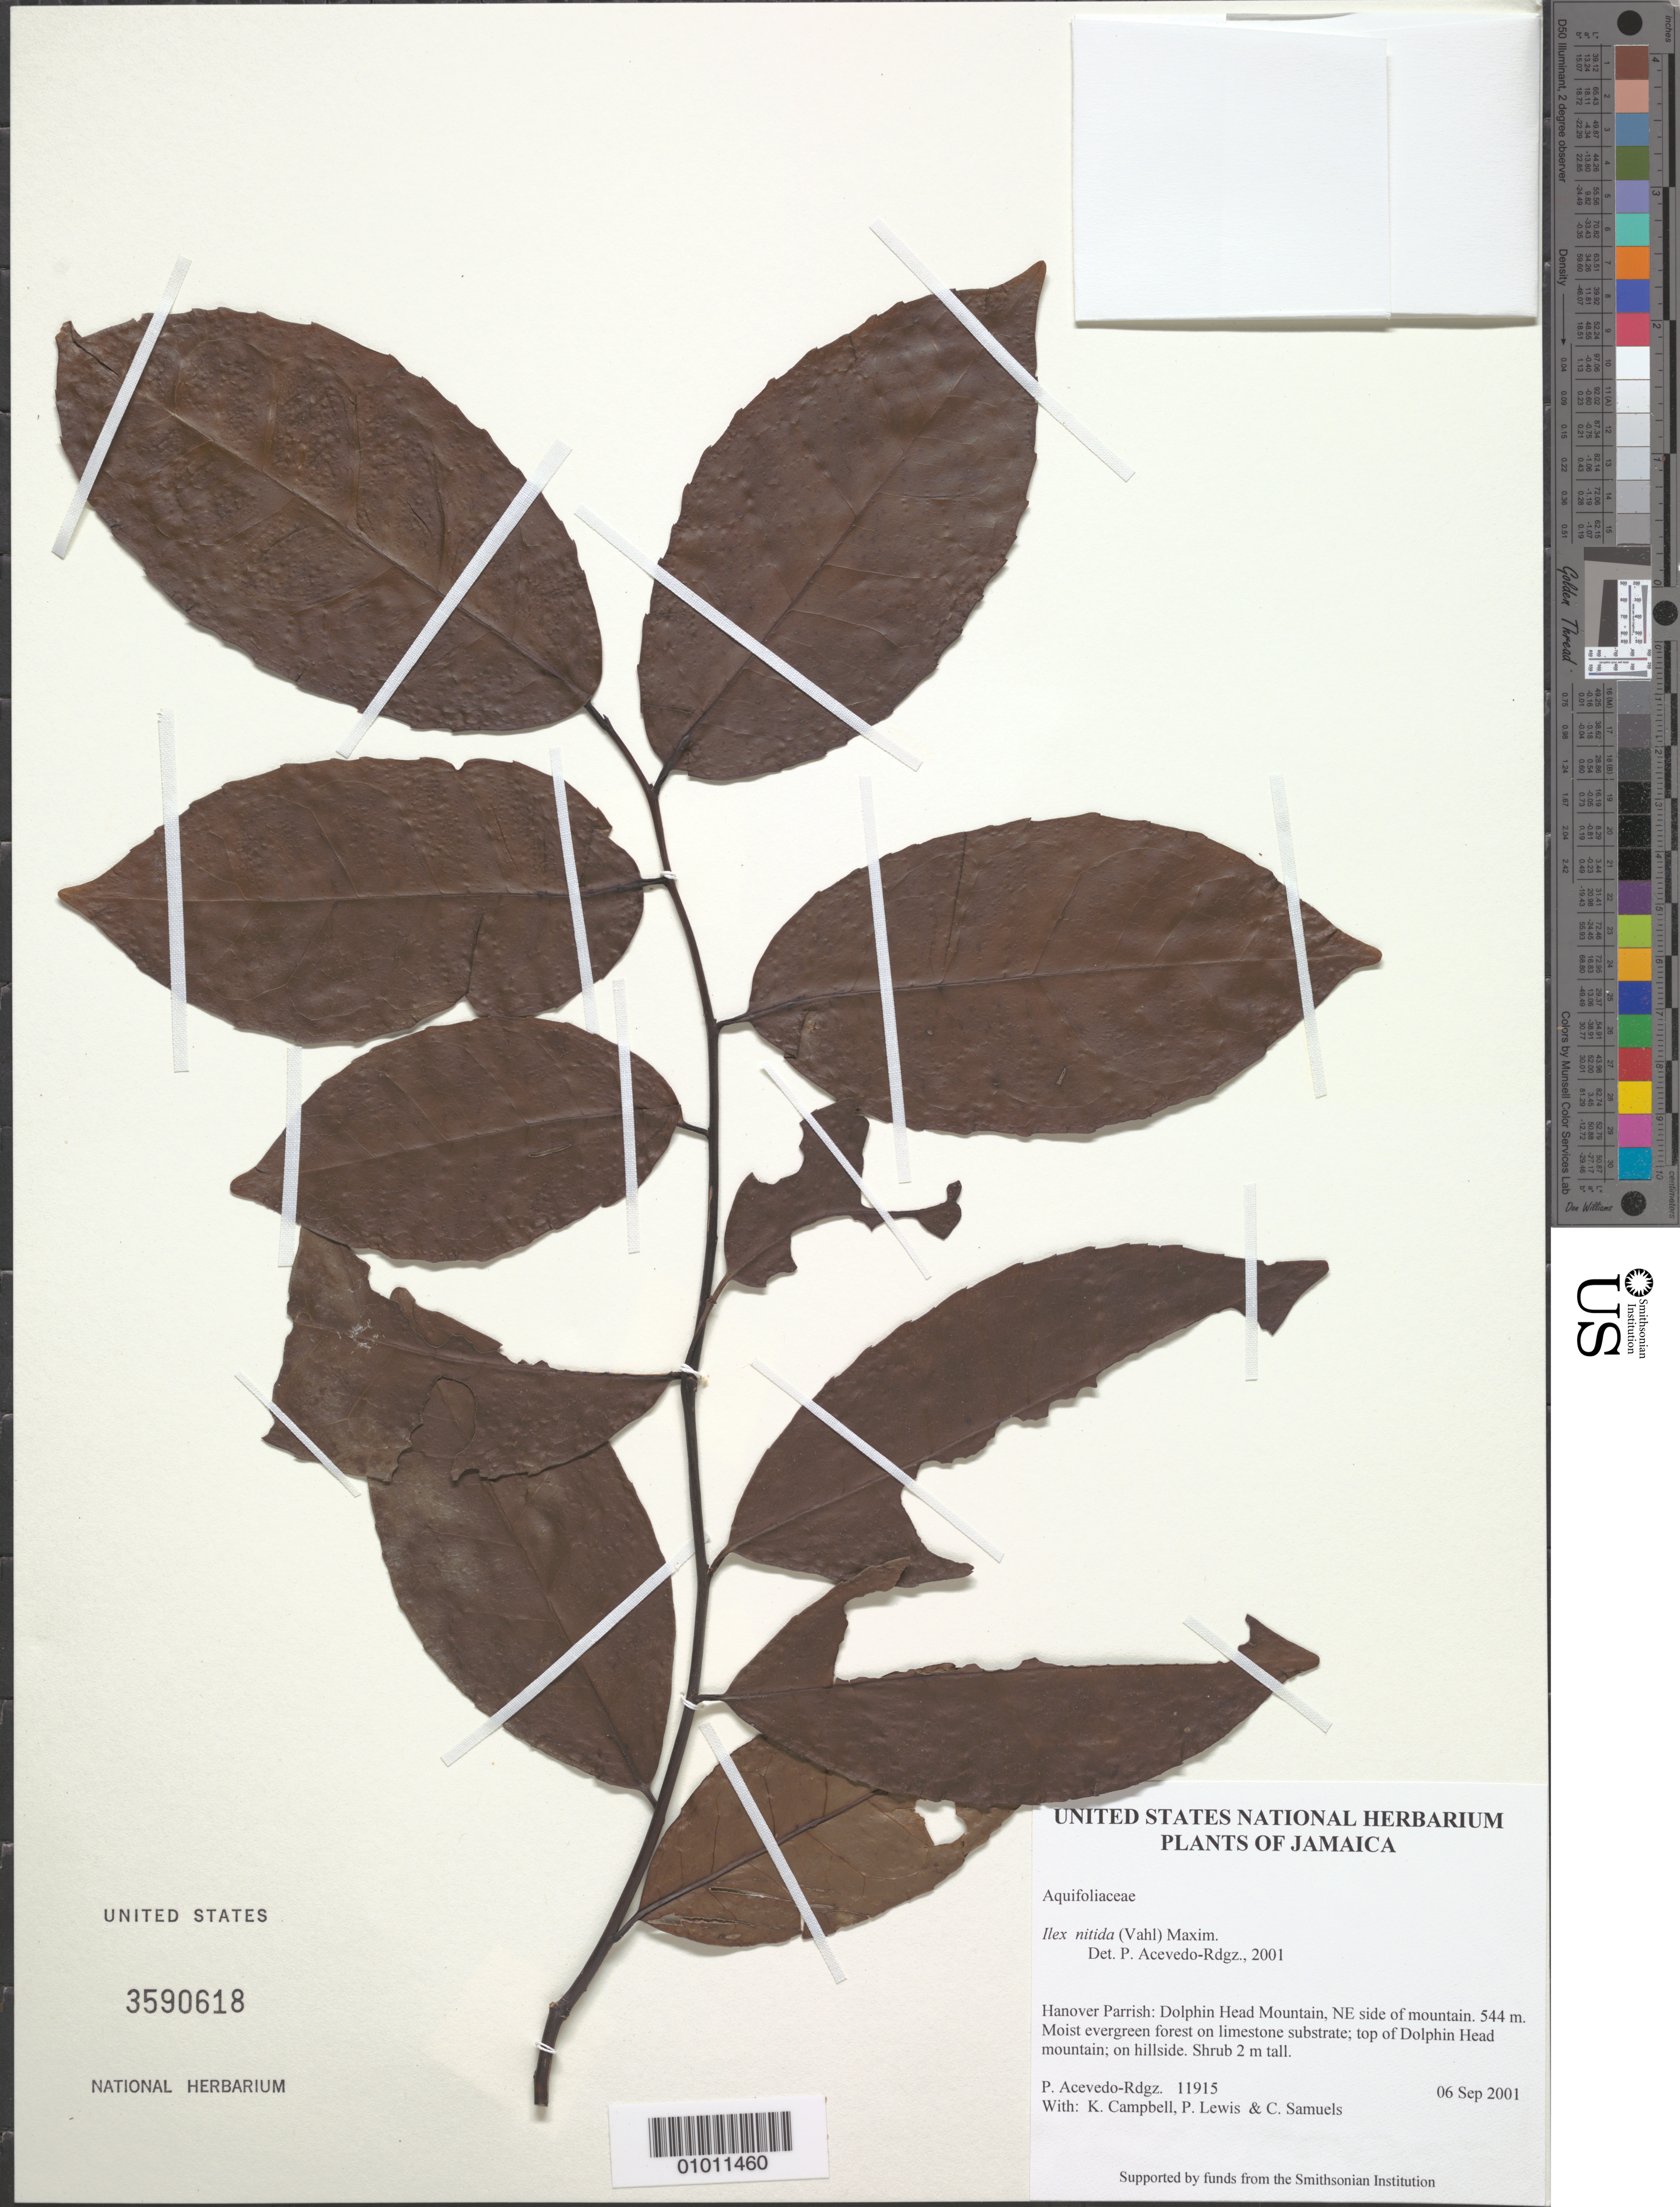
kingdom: Plantae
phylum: Tracheophyta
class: Magnoliopsida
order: Aquifoliales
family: Aquifoliaceae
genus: Ilex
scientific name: Ilex nitida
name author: (Vahl) Maxim.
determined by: Acevedo-Rodríguez, P., (BOT), Smithsonian Institution - National Museum of Natural History (UNITED STATES)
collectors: P. Acevedo-Rodr., K. Campbell, P. Lewis & C. Samuels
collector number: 11915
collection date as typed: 06 Sep 2001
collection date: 2001-09-06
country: Jamaica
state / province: Hanover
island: Jamaica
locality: Hanover Parrish: Dolphin Head Mountain, NE side of mountain.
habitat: Moist evergreen forest on limestone substrate; top of Dolphin Head mountain; on hillside.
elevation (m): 544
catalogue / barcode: US 3590618